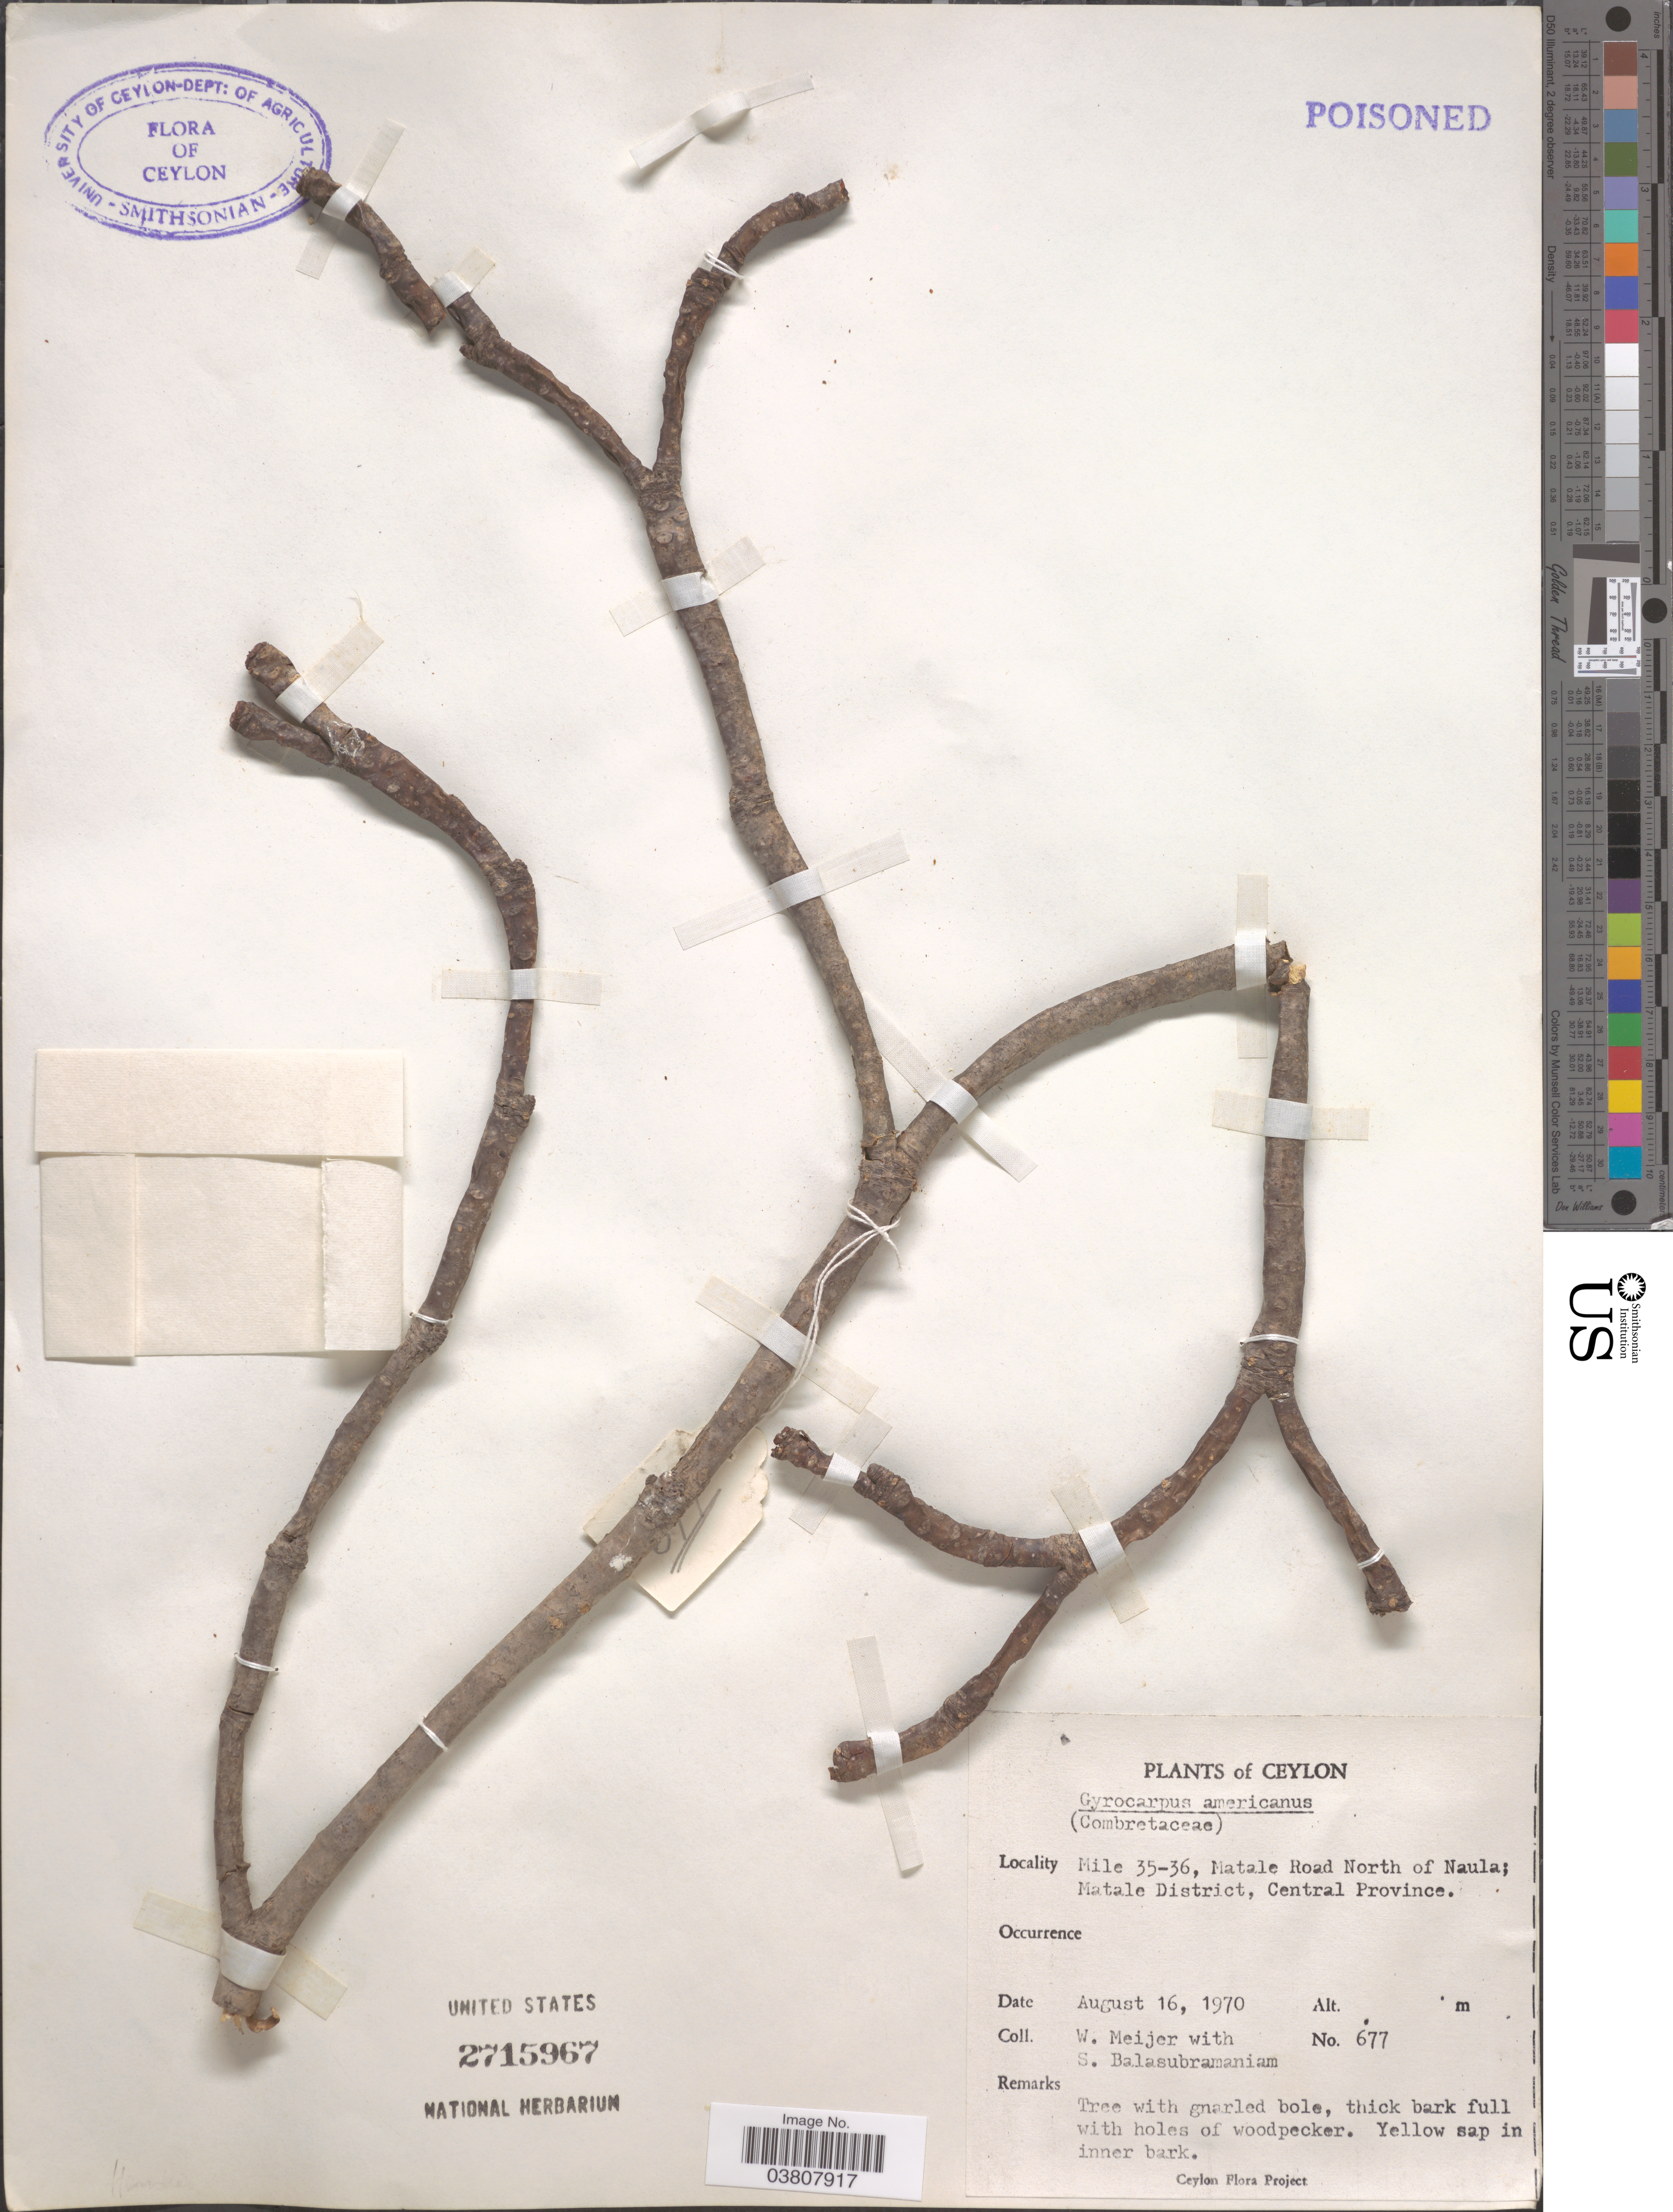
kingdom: Plantae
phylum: Tracheophyta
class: Magnoliopsida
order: Laurales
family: Hernandiaceae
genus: Gyrocarpus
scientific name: Gyrocarpus americanus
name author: Jacq.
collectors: W. Meijer & S. Balasubramaniam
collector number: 677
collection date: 1970-08-16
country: Sri Lanka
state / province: Central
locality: Ceylon. Mile 35-36, Matale Road North of Naula; Matale District.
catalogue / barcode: US 2715967